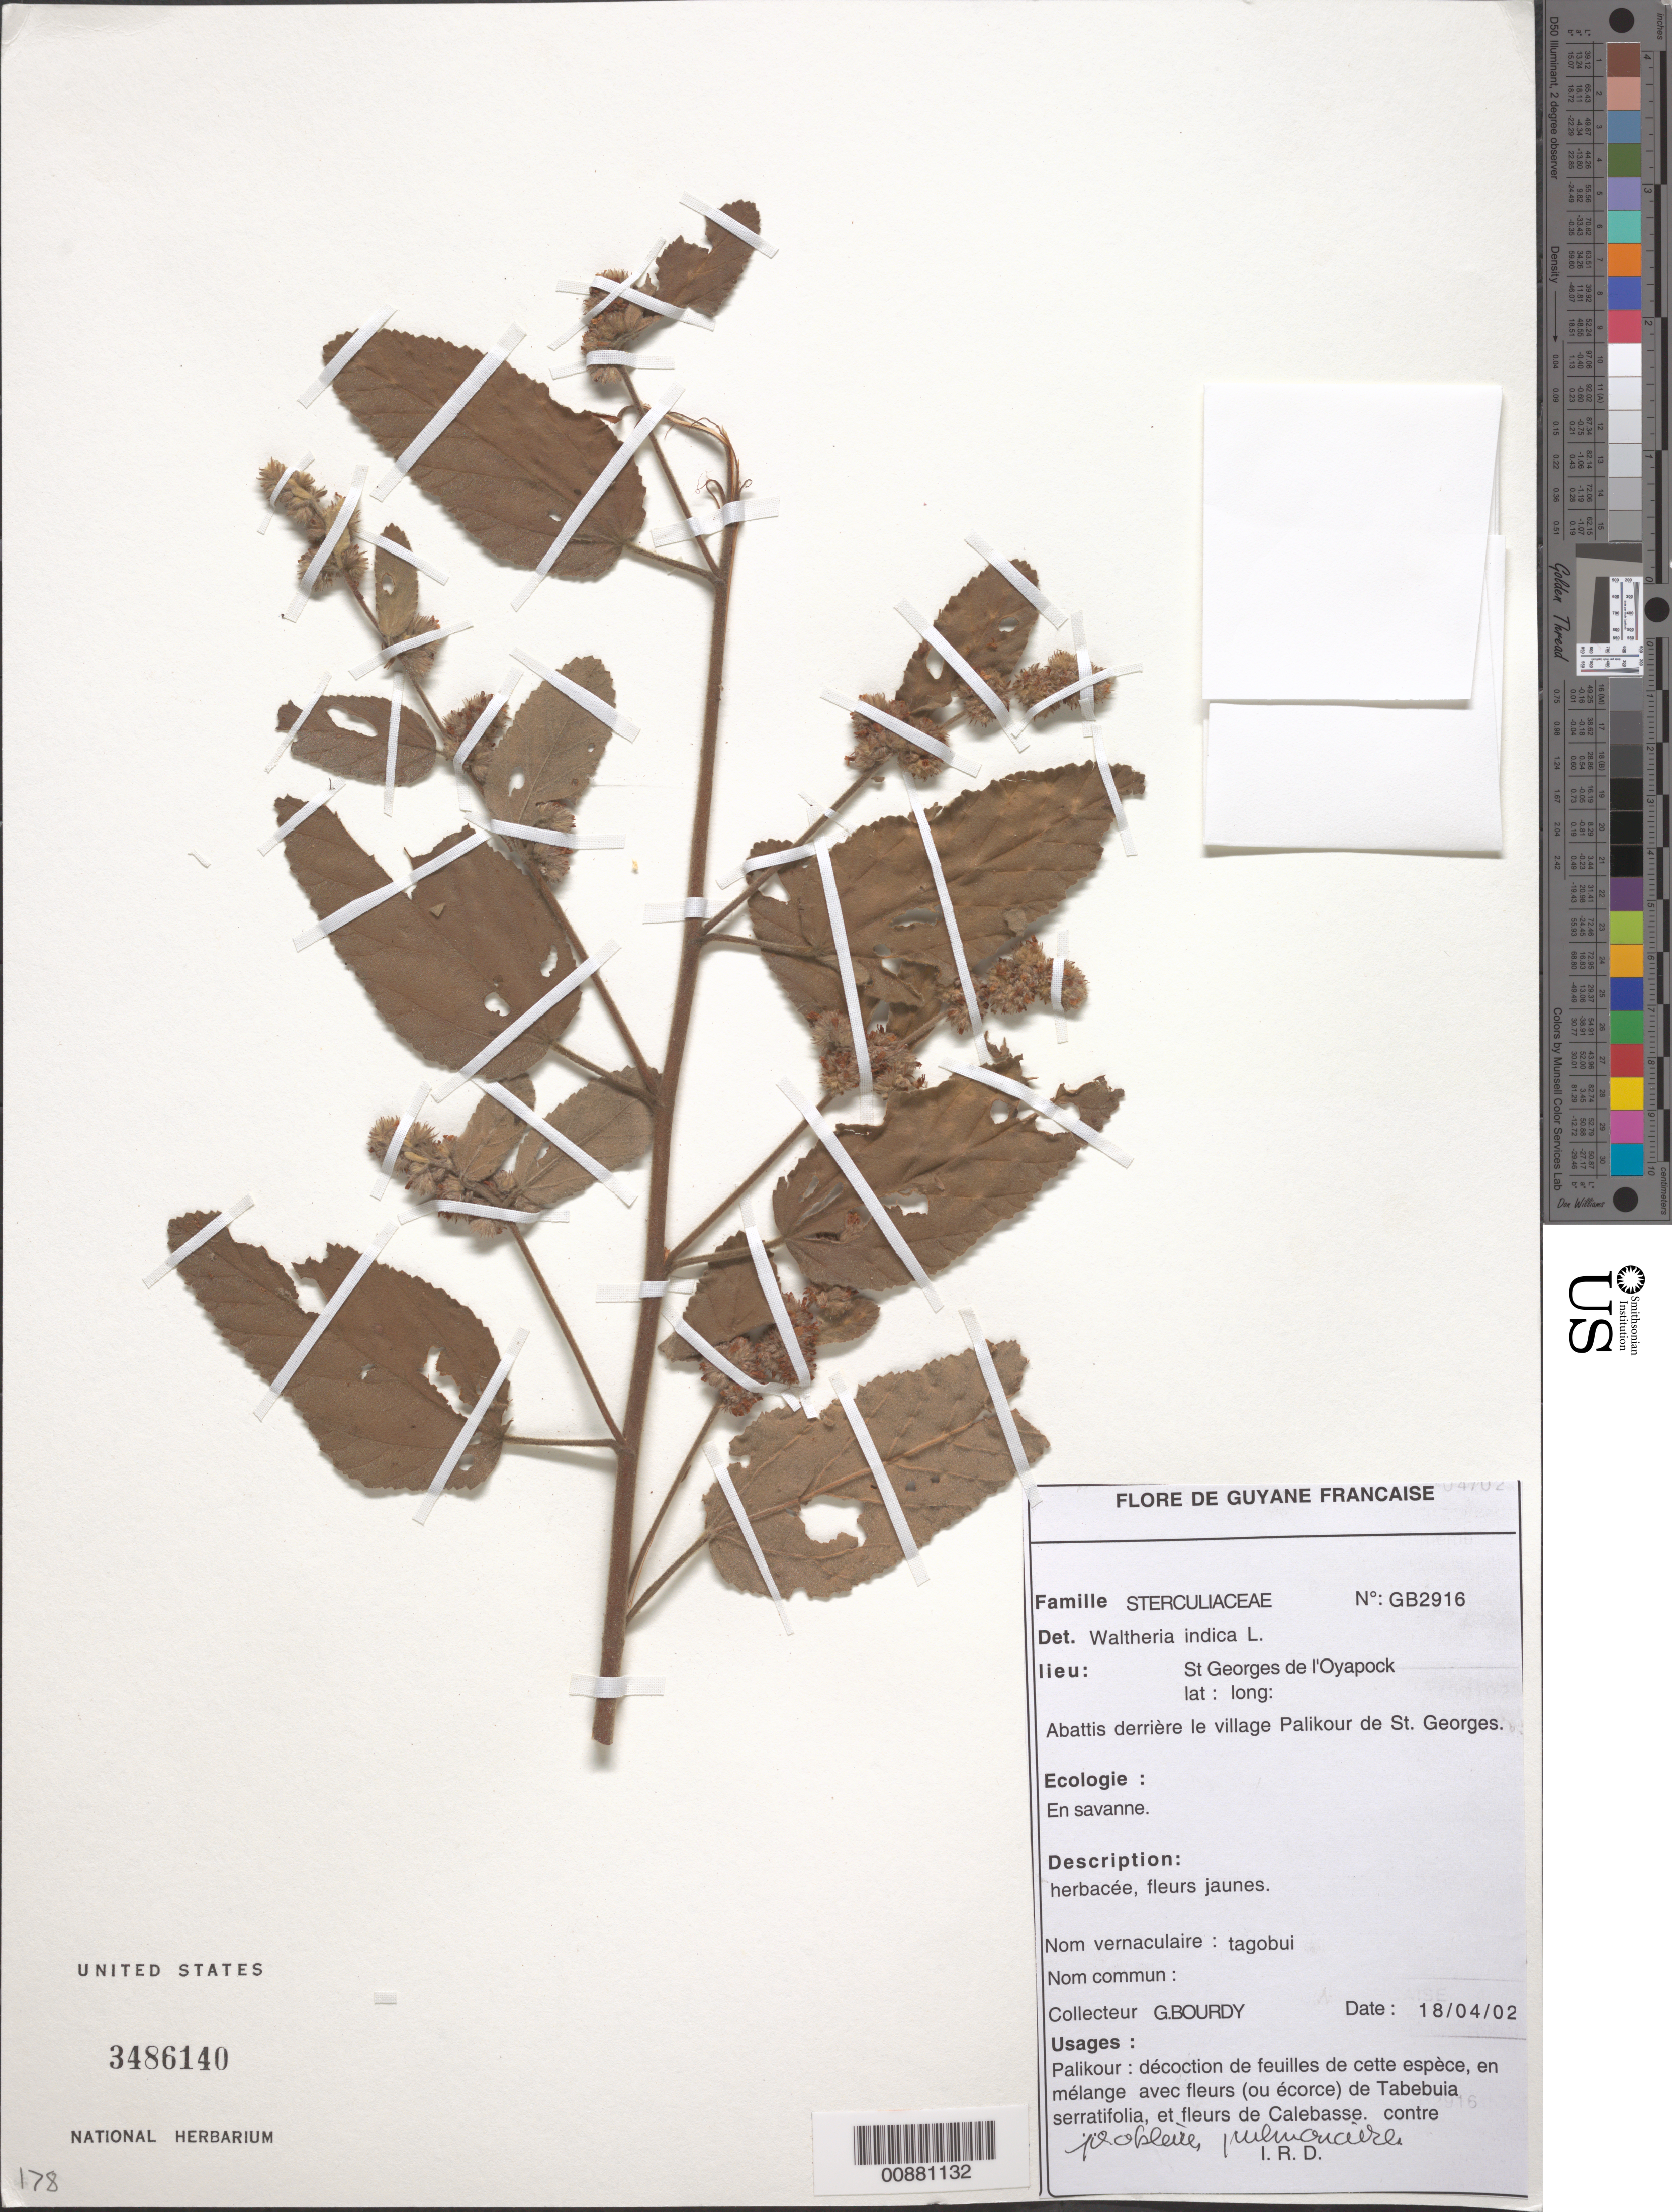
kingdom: Plantae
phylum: Tracheophyta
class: Magnoliopsida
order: Malvales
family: Malvaceae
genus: Waltheria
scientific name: Waltheria indica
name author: L.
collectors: G. Bourdy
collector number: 2916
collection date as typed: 18-Apr-02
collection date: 2002-04-18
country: French Guiana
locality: St. Georges de l'Oyapock; Village Palikour de St. Georges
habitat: Savanne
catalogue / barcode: US 3486140